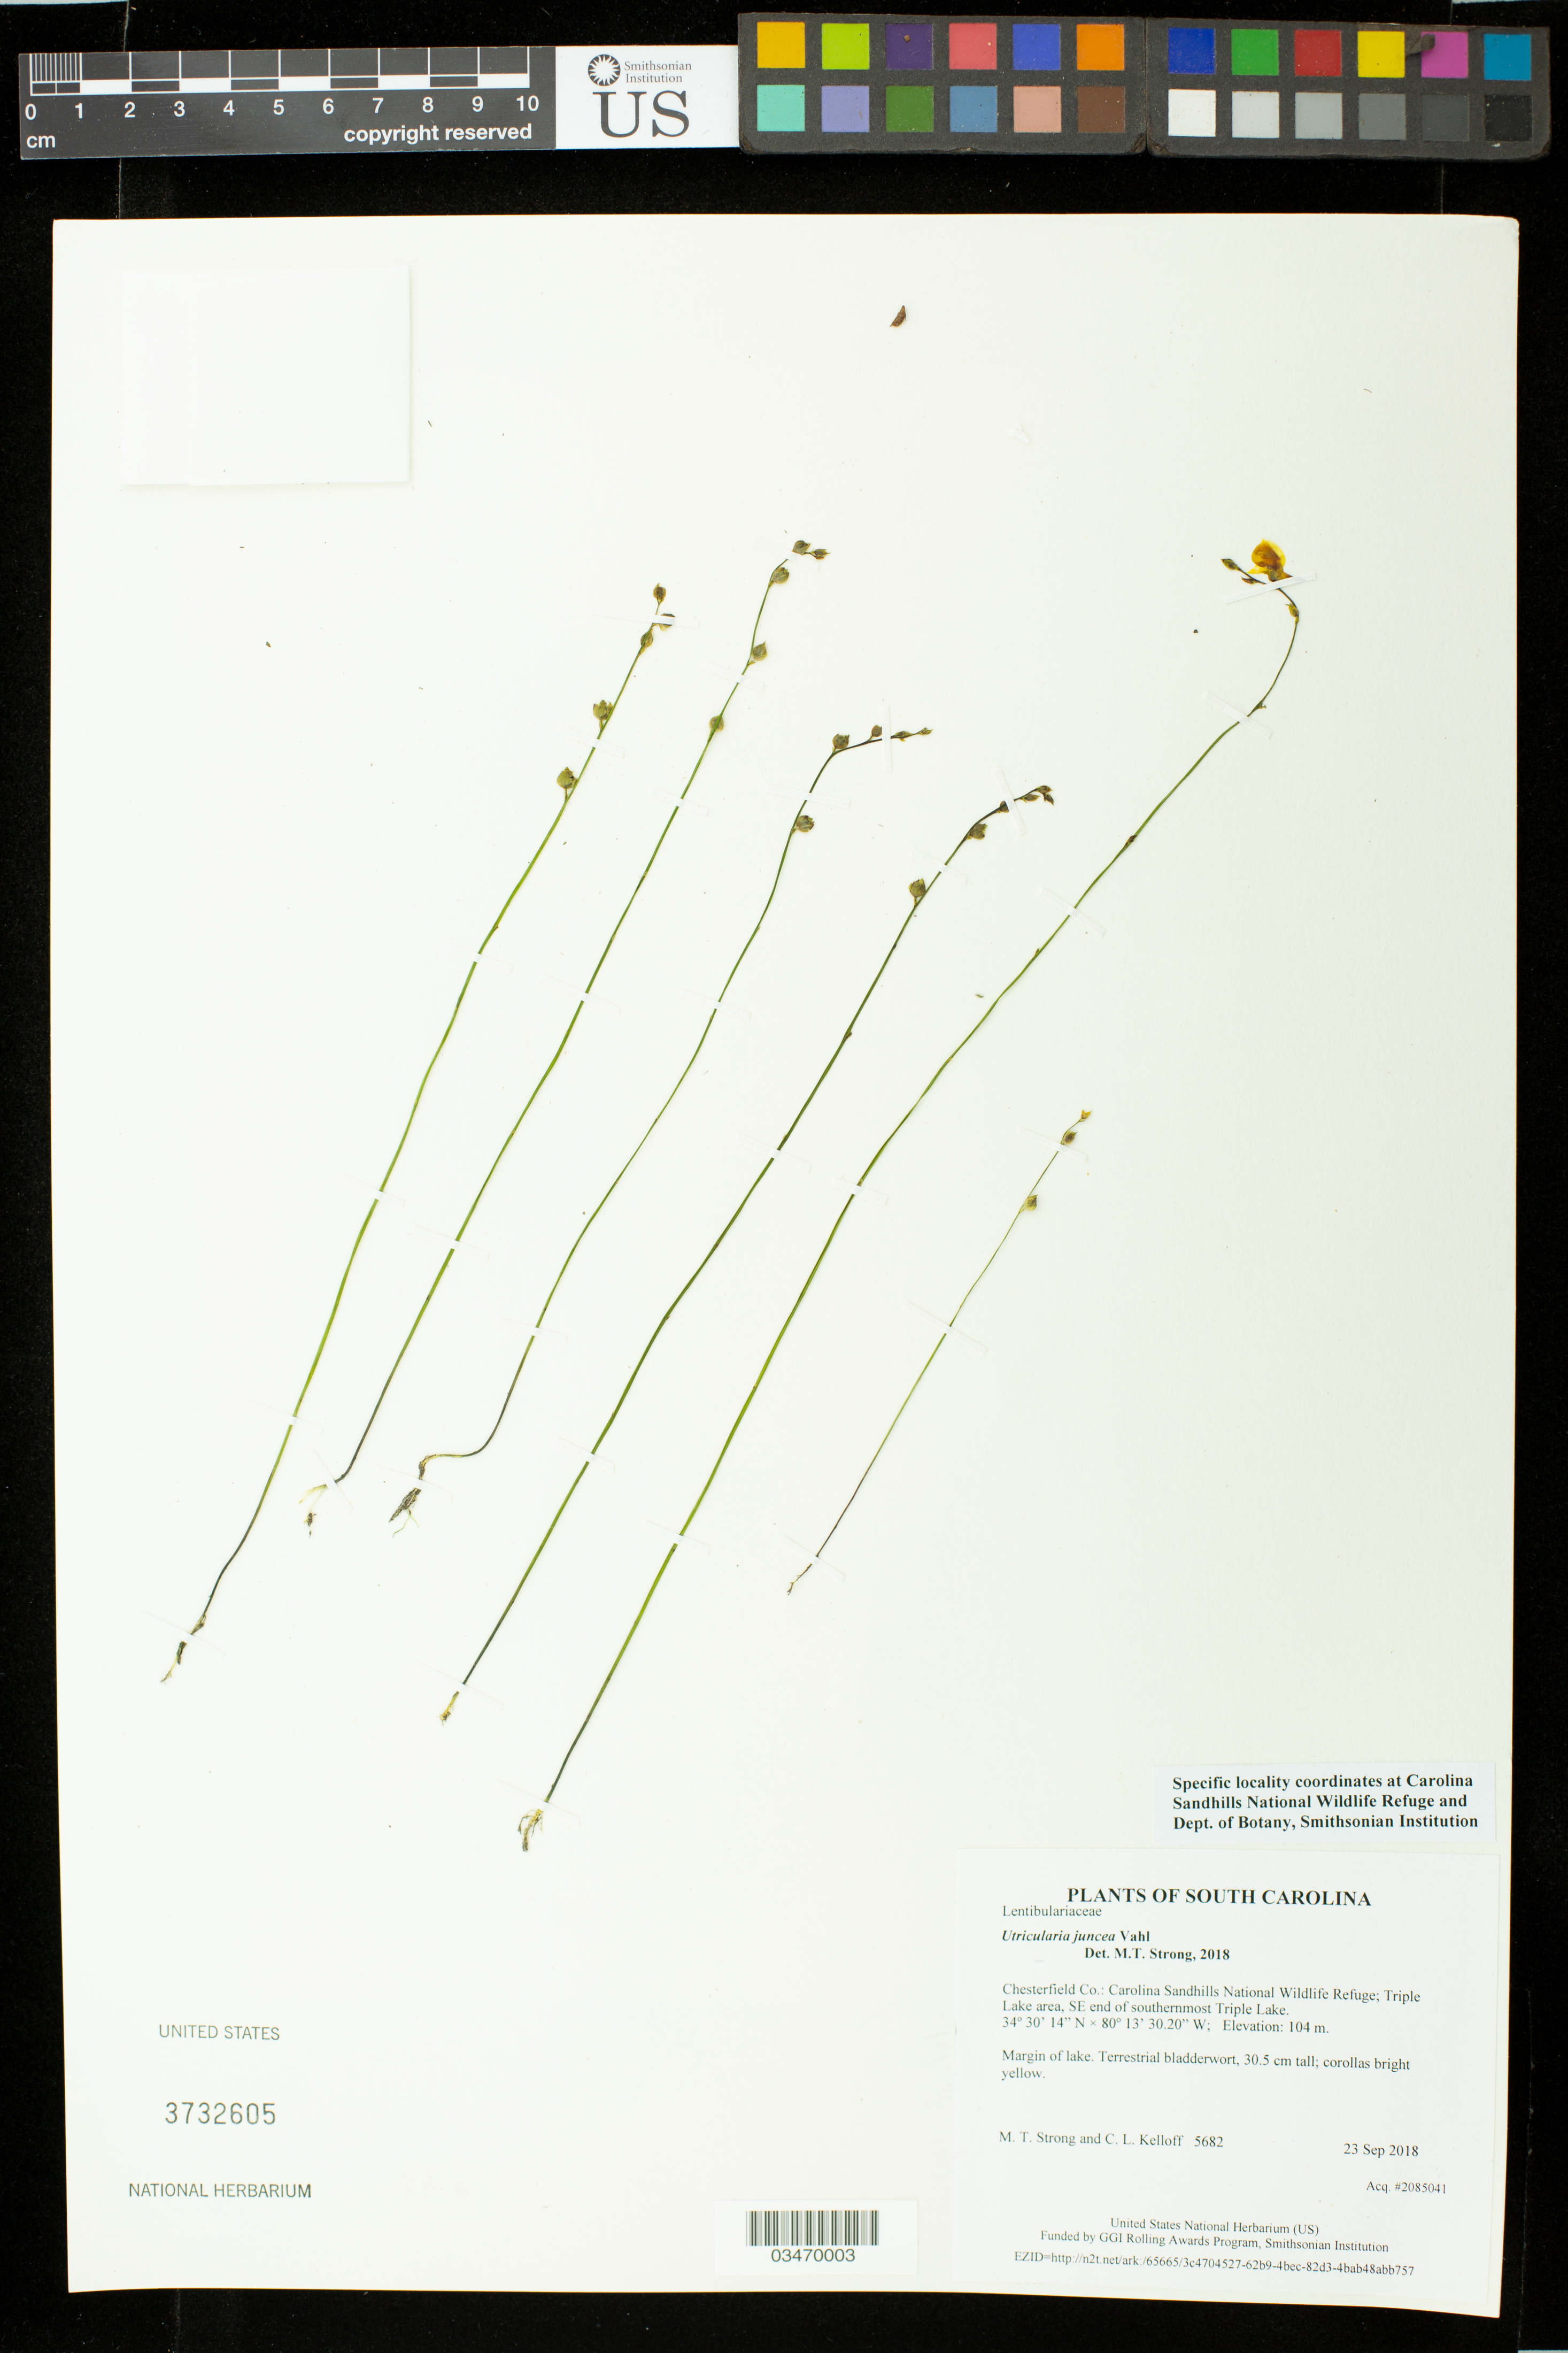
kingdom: Plantae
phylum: Tracheophyta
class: Magnoliopsida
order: Lamiales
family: Lentibulariaceae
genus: Utricularia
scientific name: Utricularia juncea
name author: Vahl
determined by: Strong, M. T., (US), Smithsonian Institution - National Museum of Natural History (UNITED STATES)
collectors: M. T. Strong & C. L. Kelloff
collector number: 5682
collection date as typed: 23 Sep 2018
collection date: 2018-09-23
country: United States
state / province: South Carolina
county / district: Chesterfield Co.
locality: Carolina Sandhills National Wildlife Refuge; Triple Lake area, SE end of southernmost Triple Lake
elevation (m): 104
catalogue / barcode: US 3732605